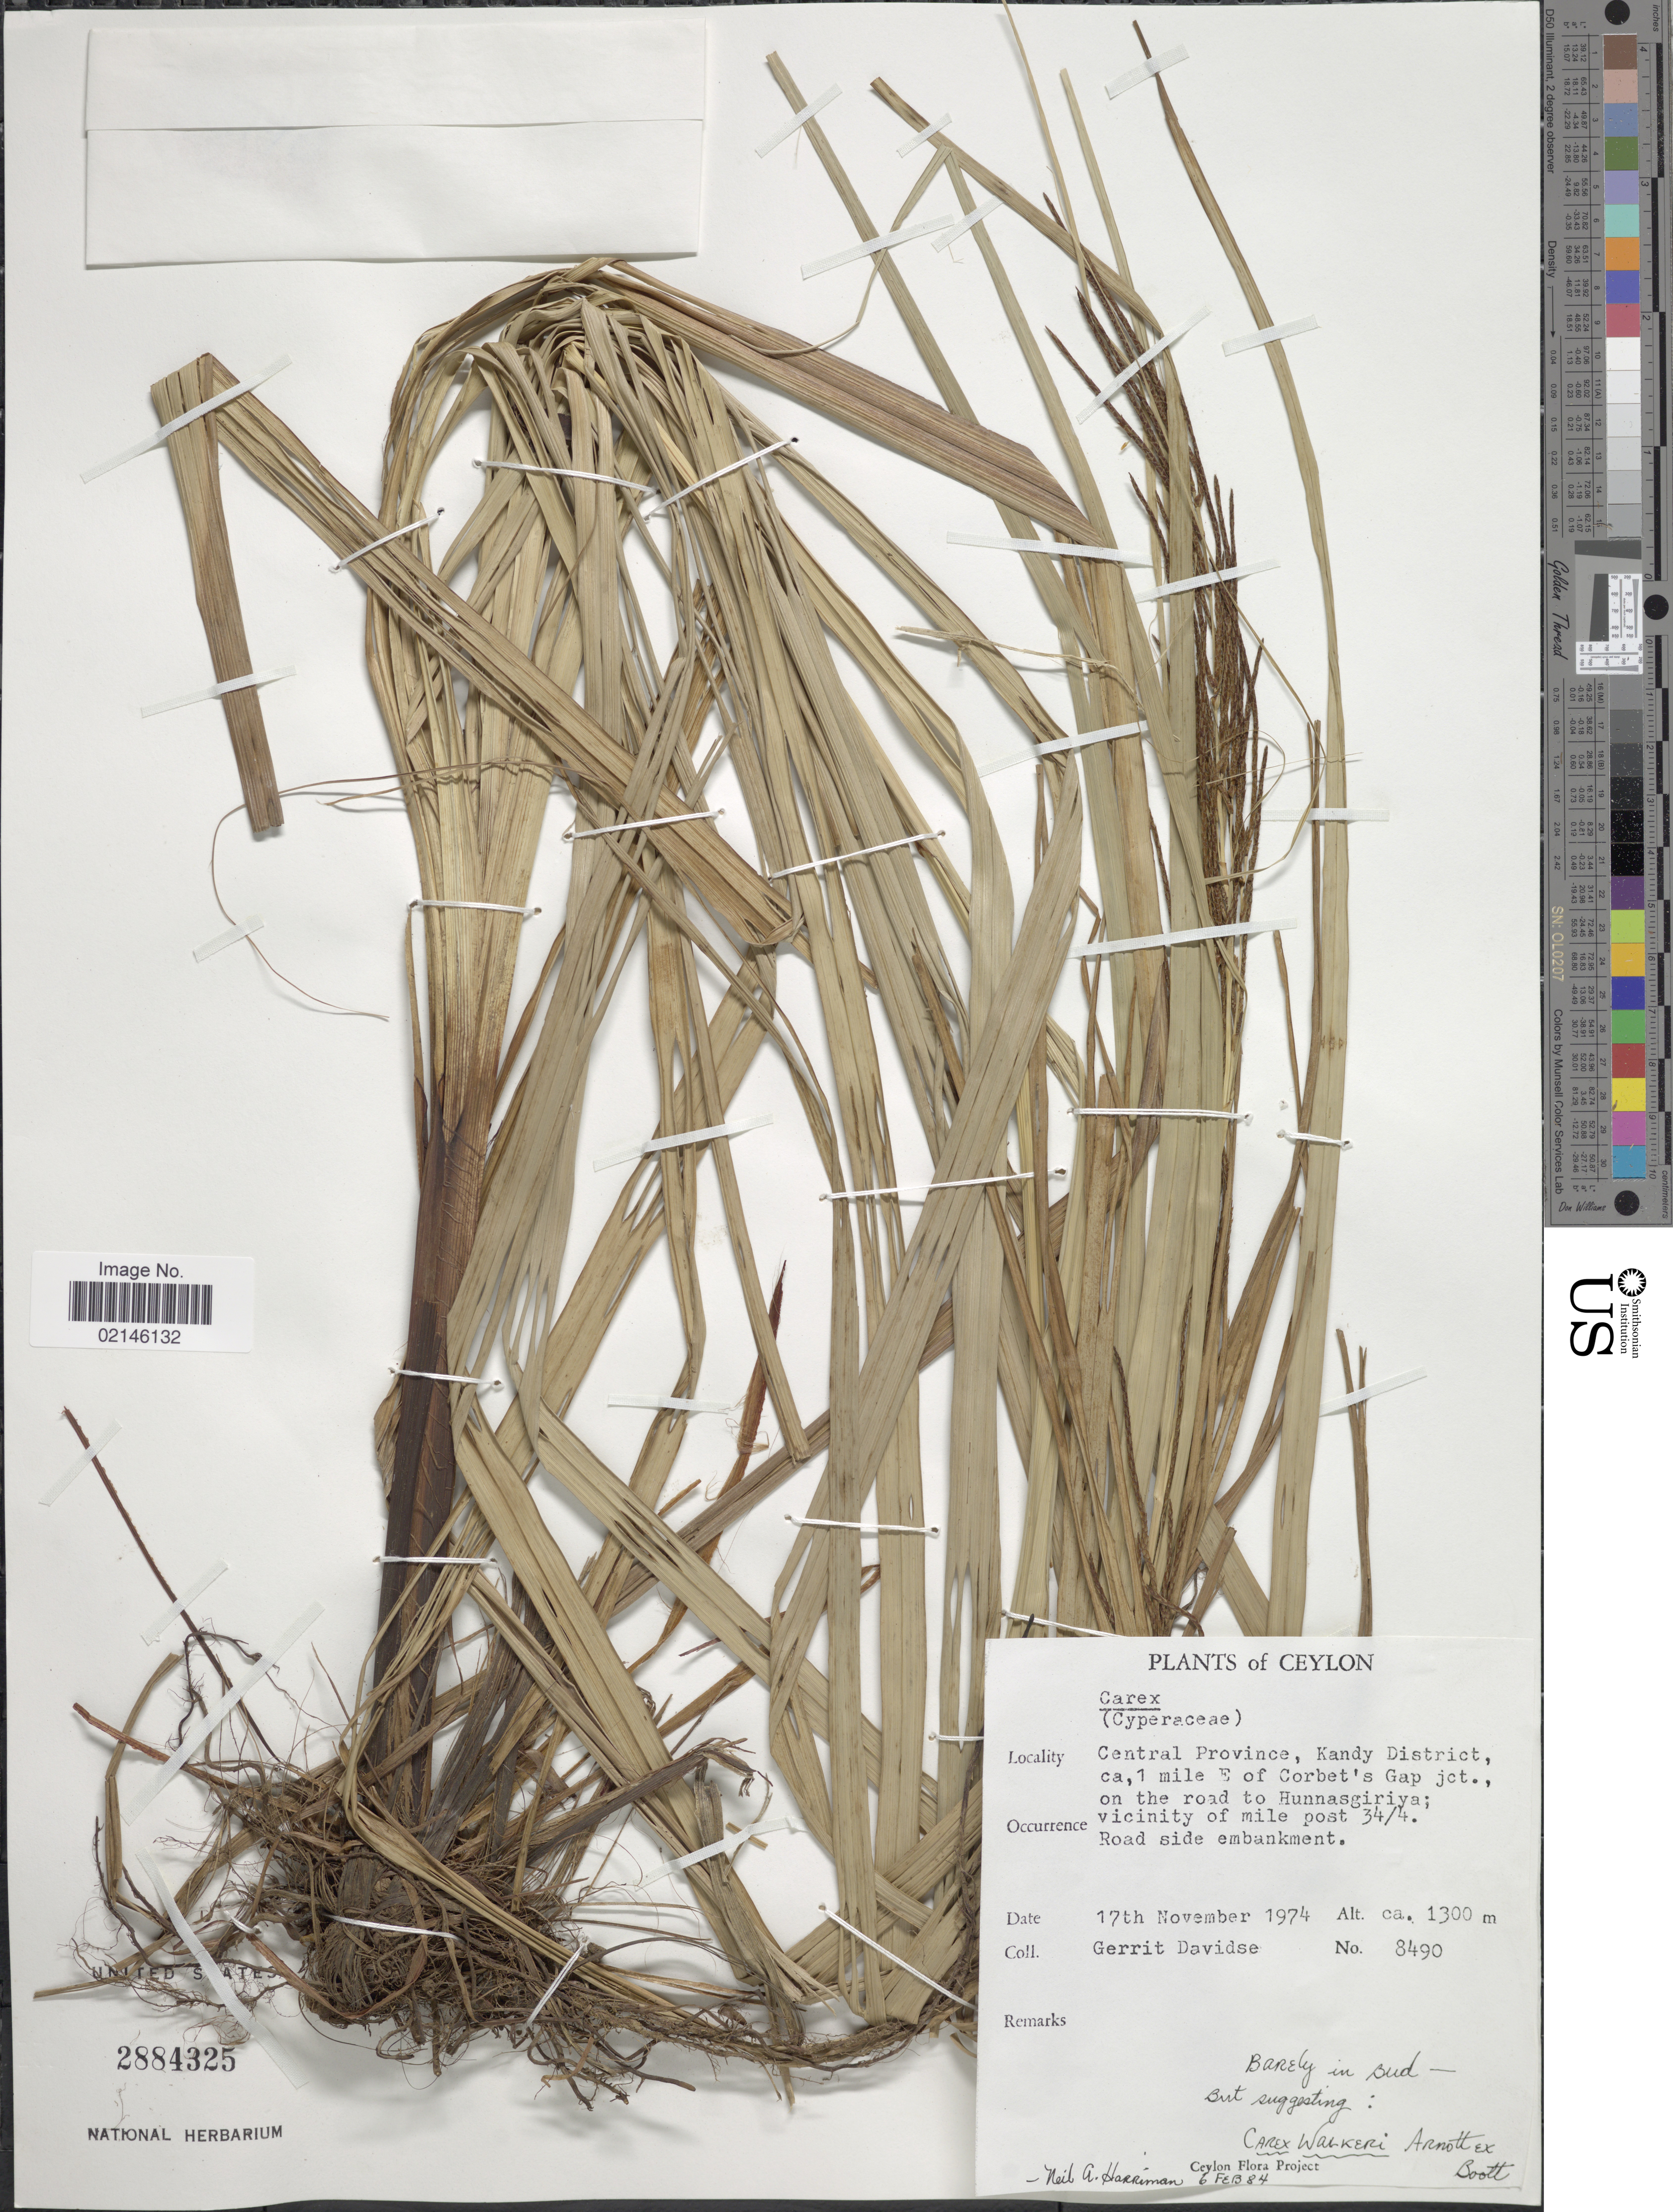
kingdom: Plantae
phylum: Tracheophyta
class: Liliopsida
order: Poales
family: Cyperaceae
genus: Carex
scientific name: Carex walkeri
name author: Arn. ex Boott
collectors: G. Davidse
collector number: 8490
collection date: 1974-11-17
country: Sri Lanka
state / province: Central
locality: Ceylon. Kandy District, ca, 1 miles E of Corbet's Gap jct., on the road to Hunnasgiriya; vicinity of mile post 34/4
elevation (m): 1300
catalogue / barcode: US 2884325